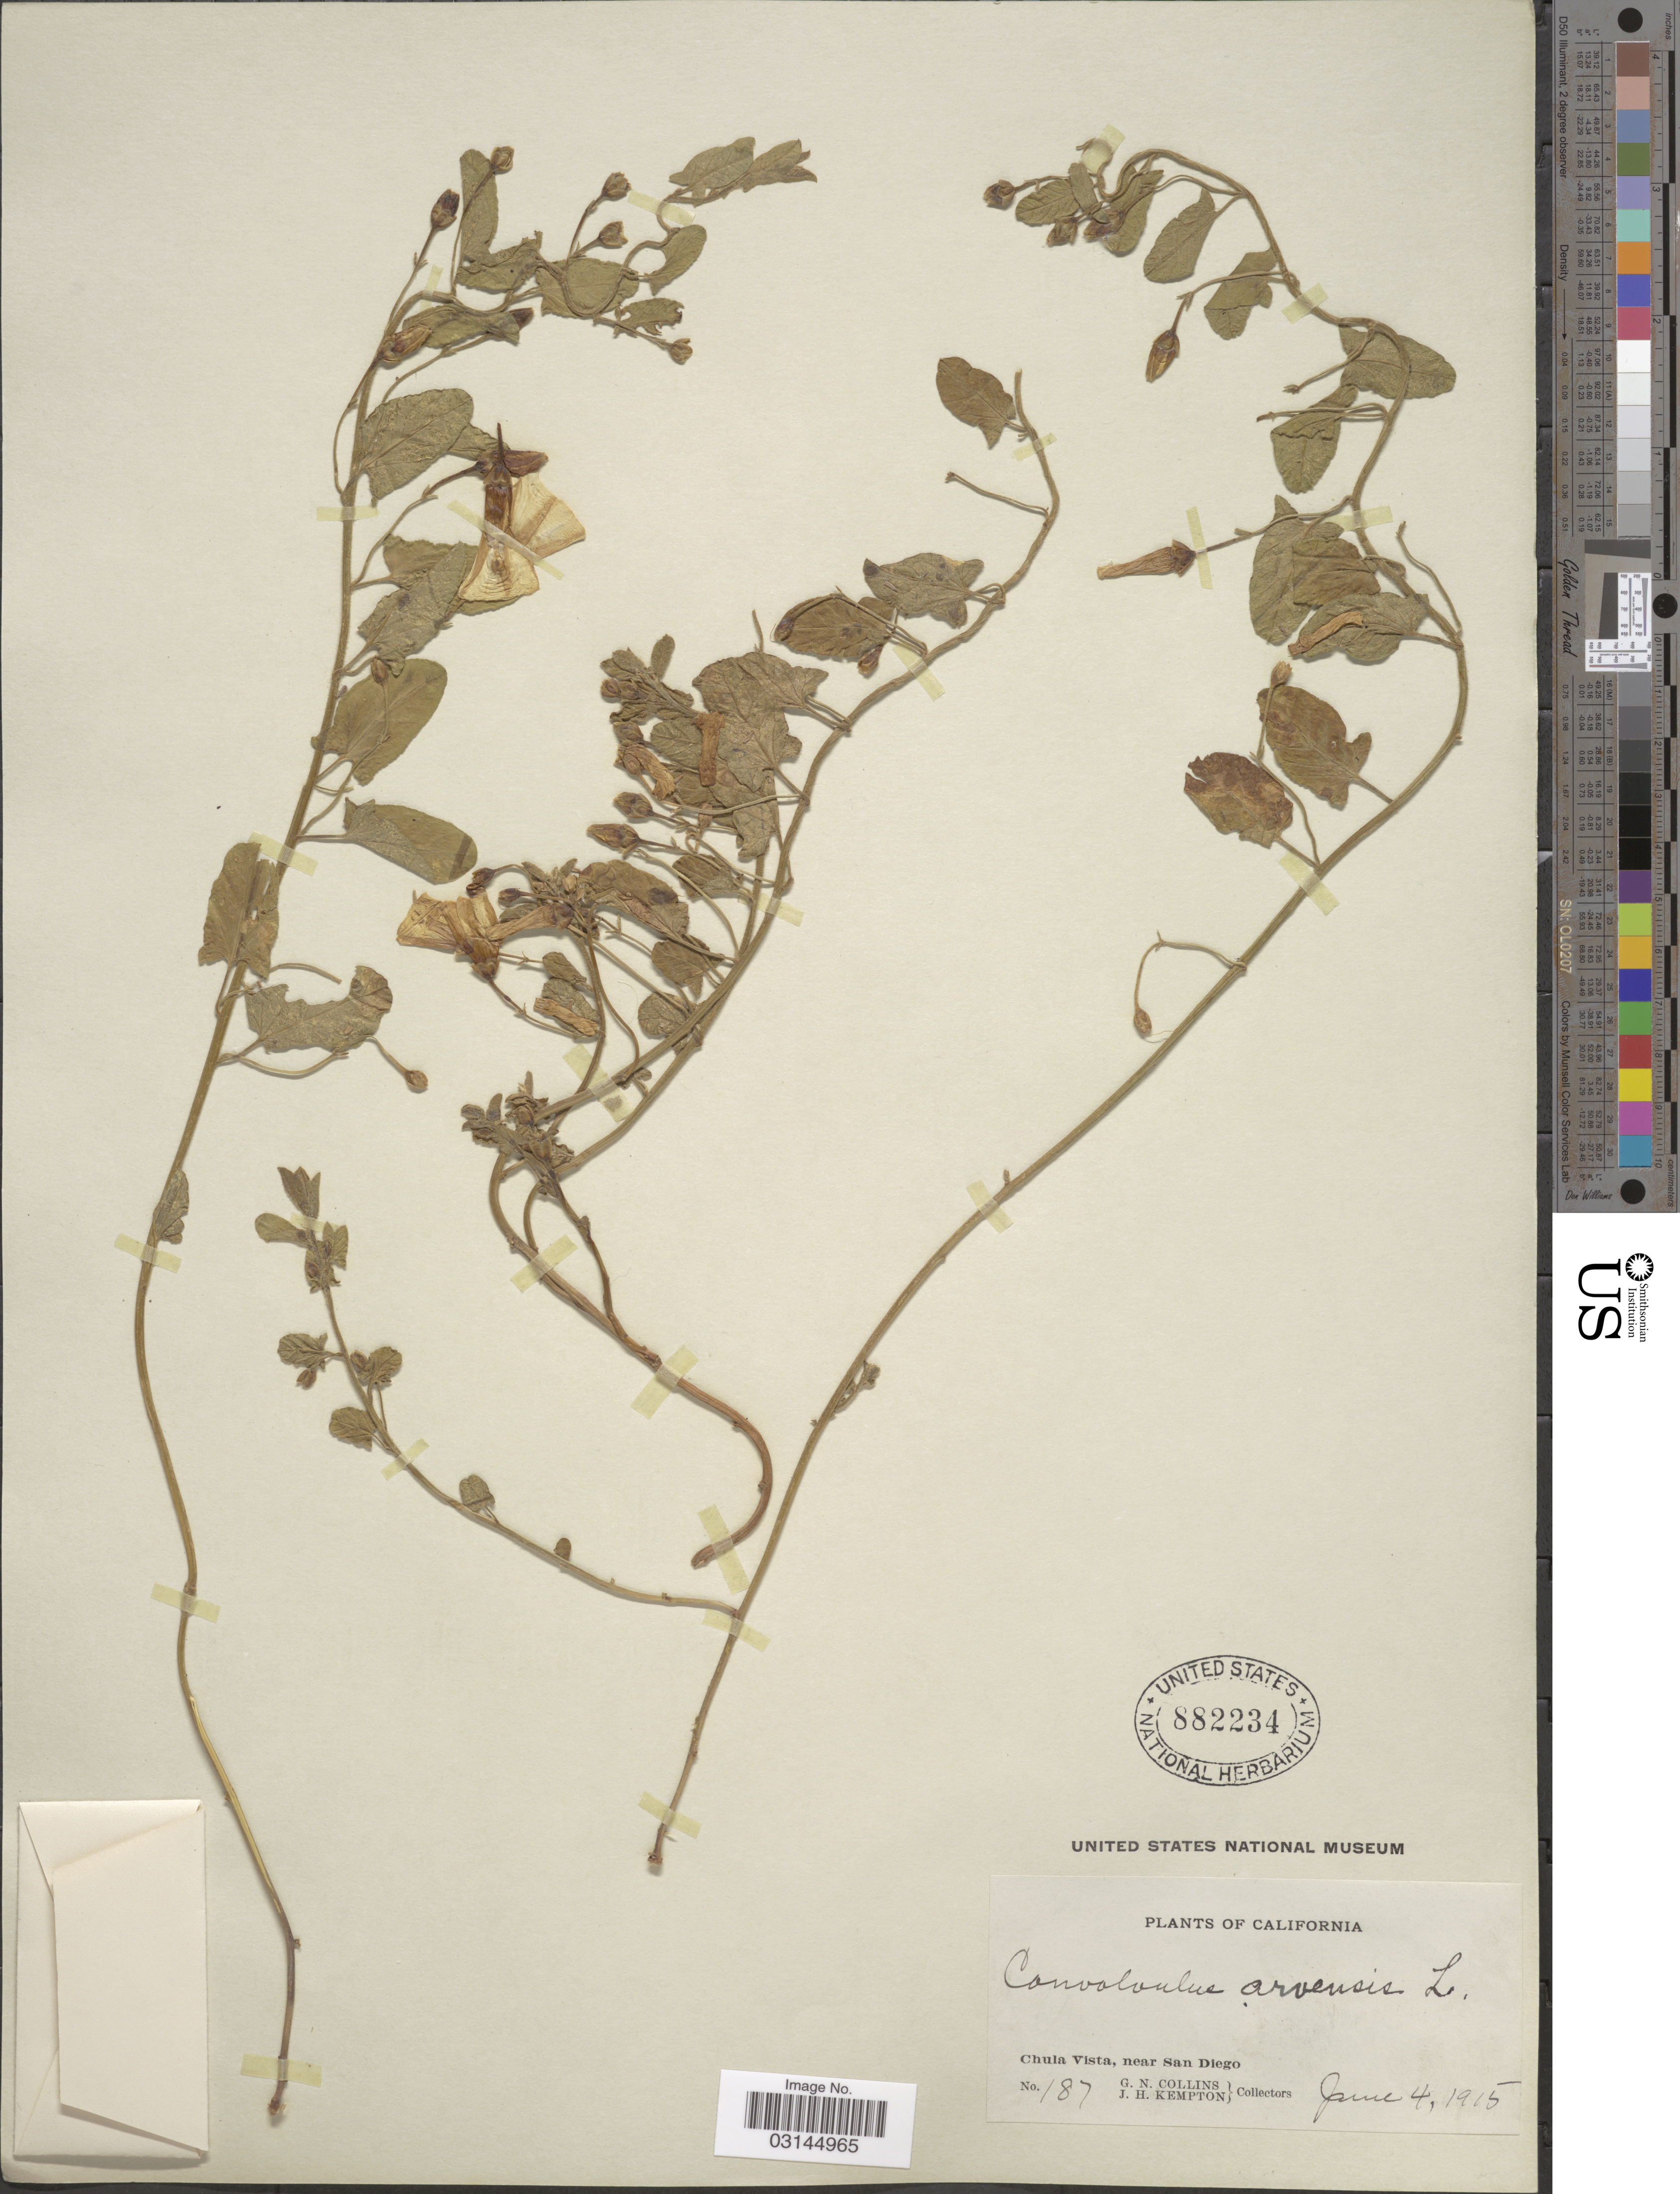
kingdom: Plantae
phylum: Tracheophyta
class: Magnoliopsida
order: Solanales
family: Convolvulaceae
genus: Convolvulus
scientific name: Convolvulus arvensis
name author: L.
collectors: G. Collins & J. H. Kempton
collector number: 187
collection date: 1915-06-04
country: United States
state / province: California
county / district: San Diego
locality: Chula Vista, near San Diego.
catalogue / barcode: US 82234